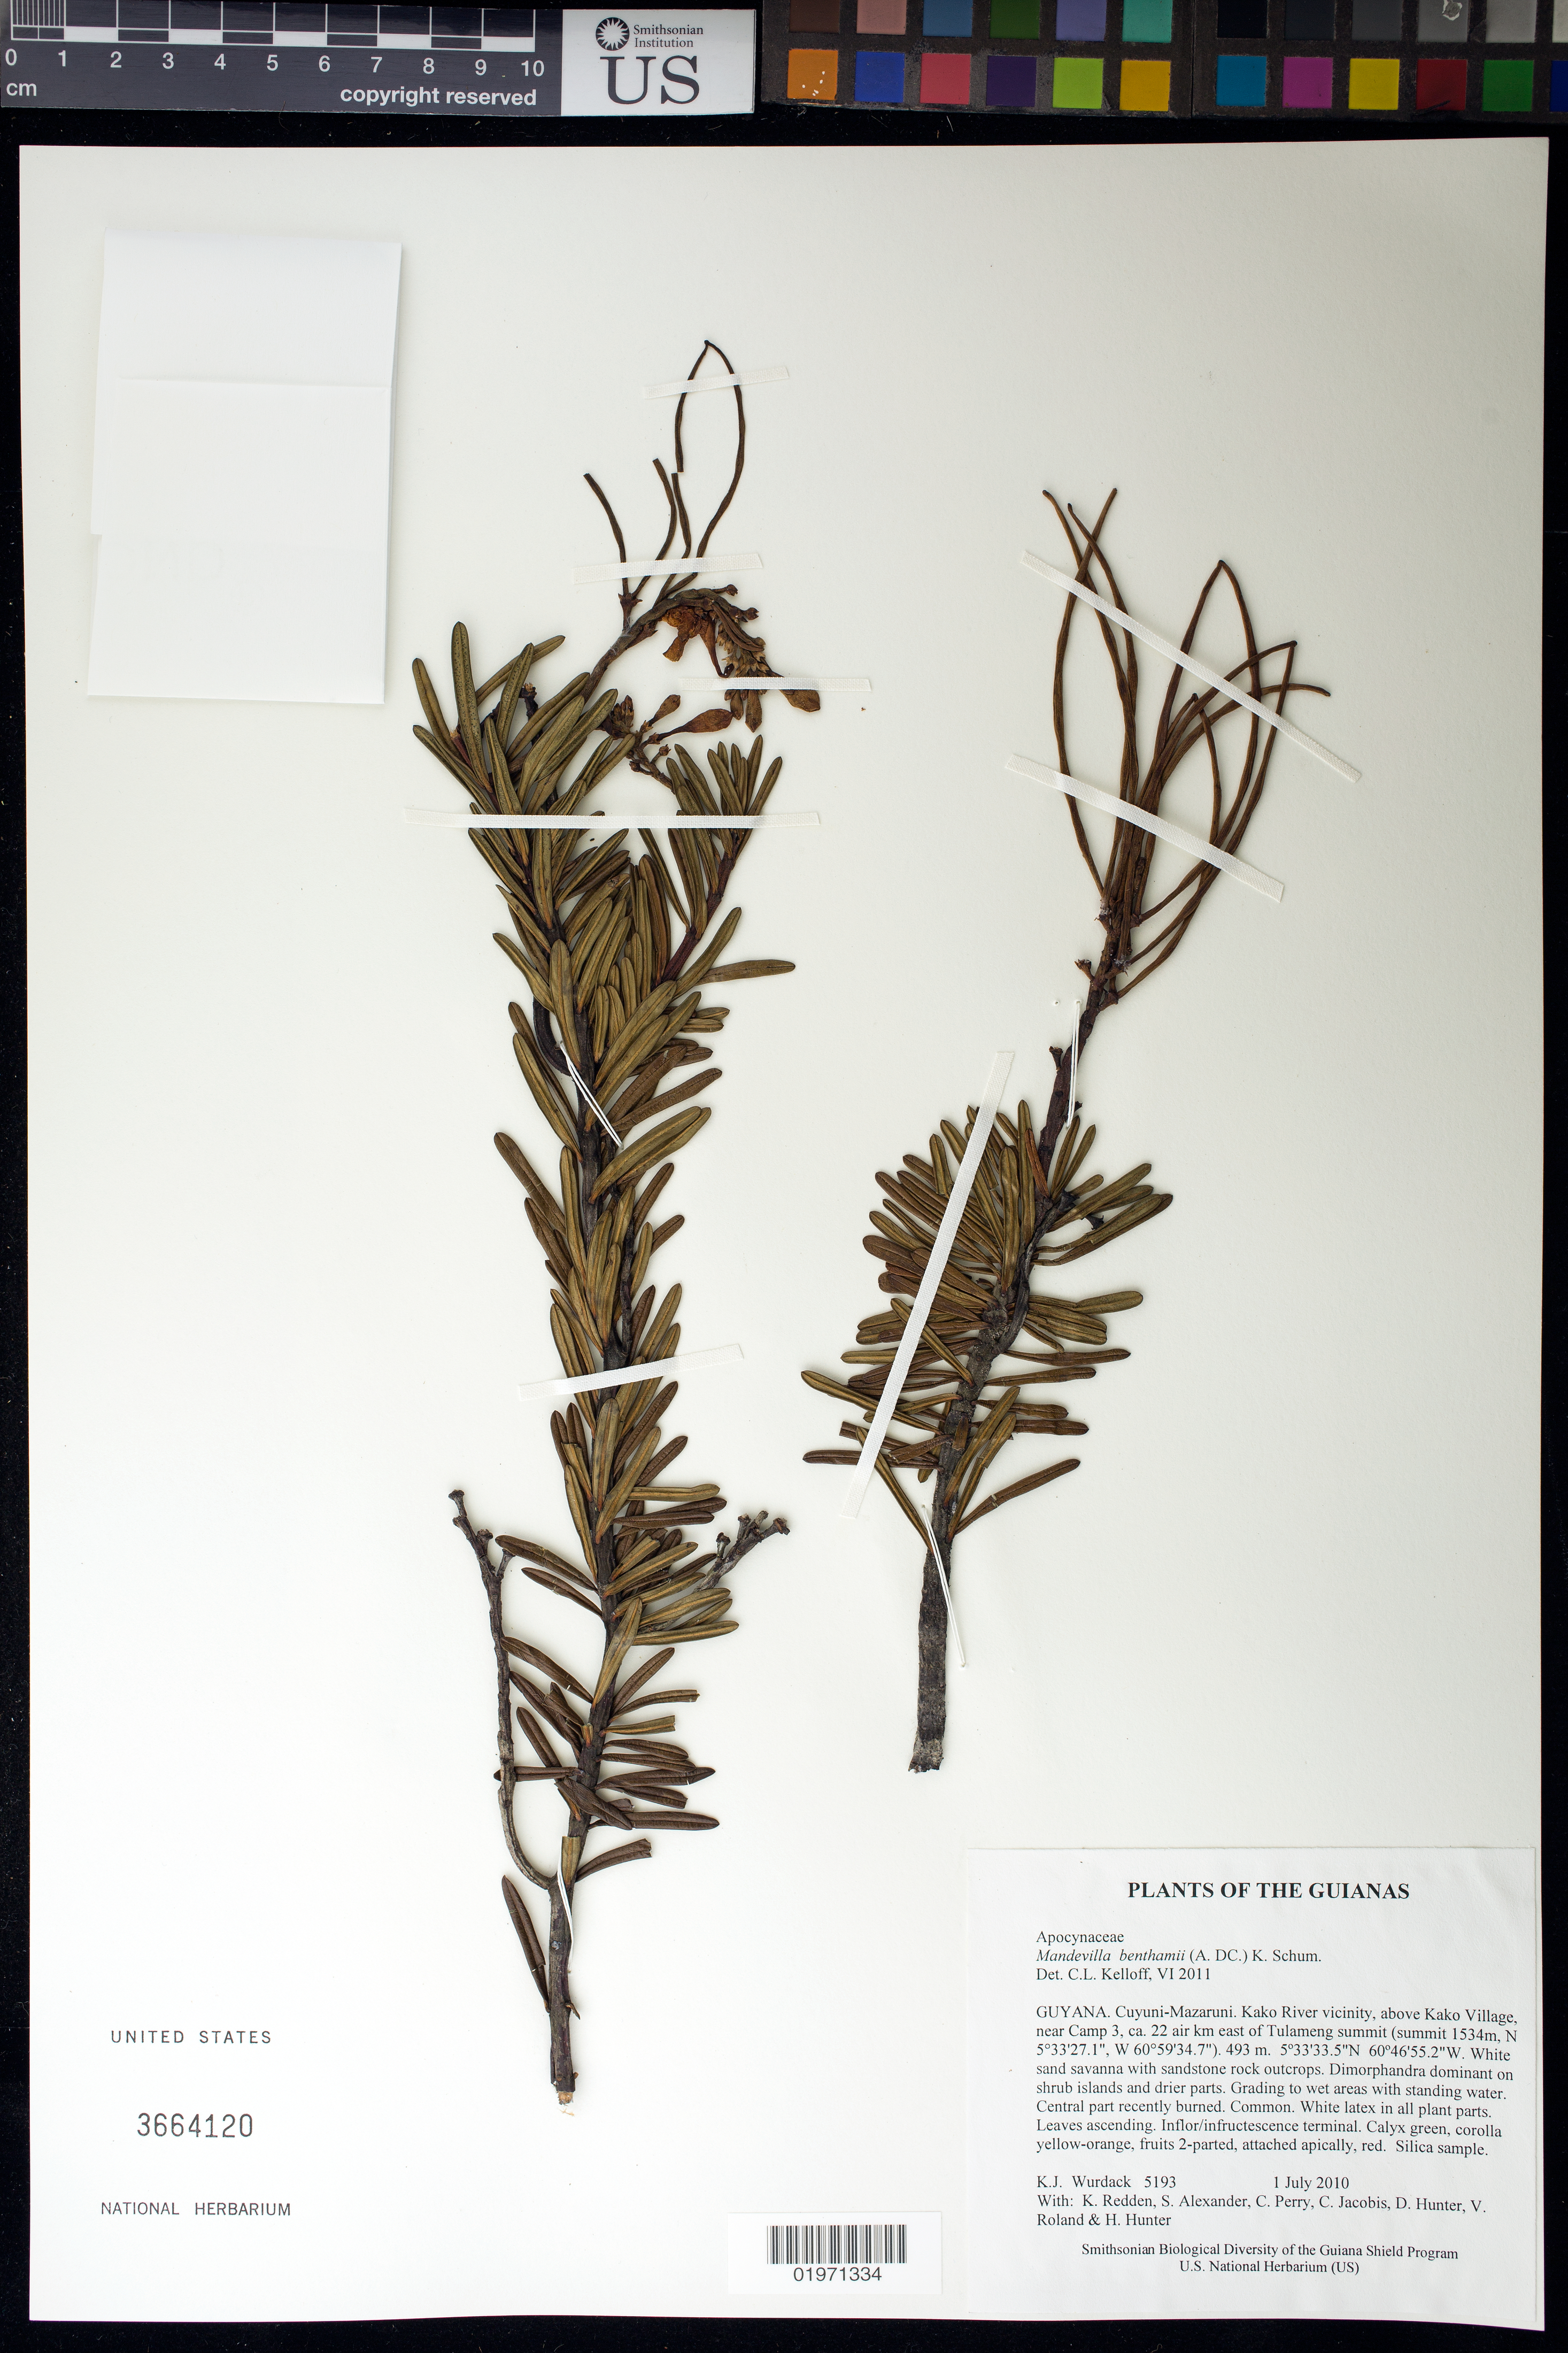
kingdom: Plantae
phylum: Tracheophyta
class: Magnoliopsida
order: Gentianales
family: Apocynaceae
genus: Mandevilla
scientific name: Mandevilla benthamii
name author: (A. DC.) K. Schum.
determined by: Kelloff, Carol L., (US), Smithsonian Institution - National Museum of Natural History (UNITED STATES)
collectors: K. Wurdack, K. M. Redden, S. N. Alexander, C. Perry, C. Jacobis, D. Hunter, V. Roland & H. Hunter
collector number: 5193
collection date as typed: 1 July 2010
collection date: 2010-07-01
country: Guyana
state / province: Cuyuni-Mazaruni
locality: Kako River vicinity, above Kako Village, near Camp 3, ca. 22 air km east of Tulameng summit (summit 1534m, N 5°33'27.1", W 60°59'34.7")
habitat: White sand savanna with sandstone rock outcrops. Dimorphandra dominant on shrub islands and drier parts. Grading to wet areas with standing water. Central part recently burned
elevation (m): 493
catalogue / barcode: US 3664120